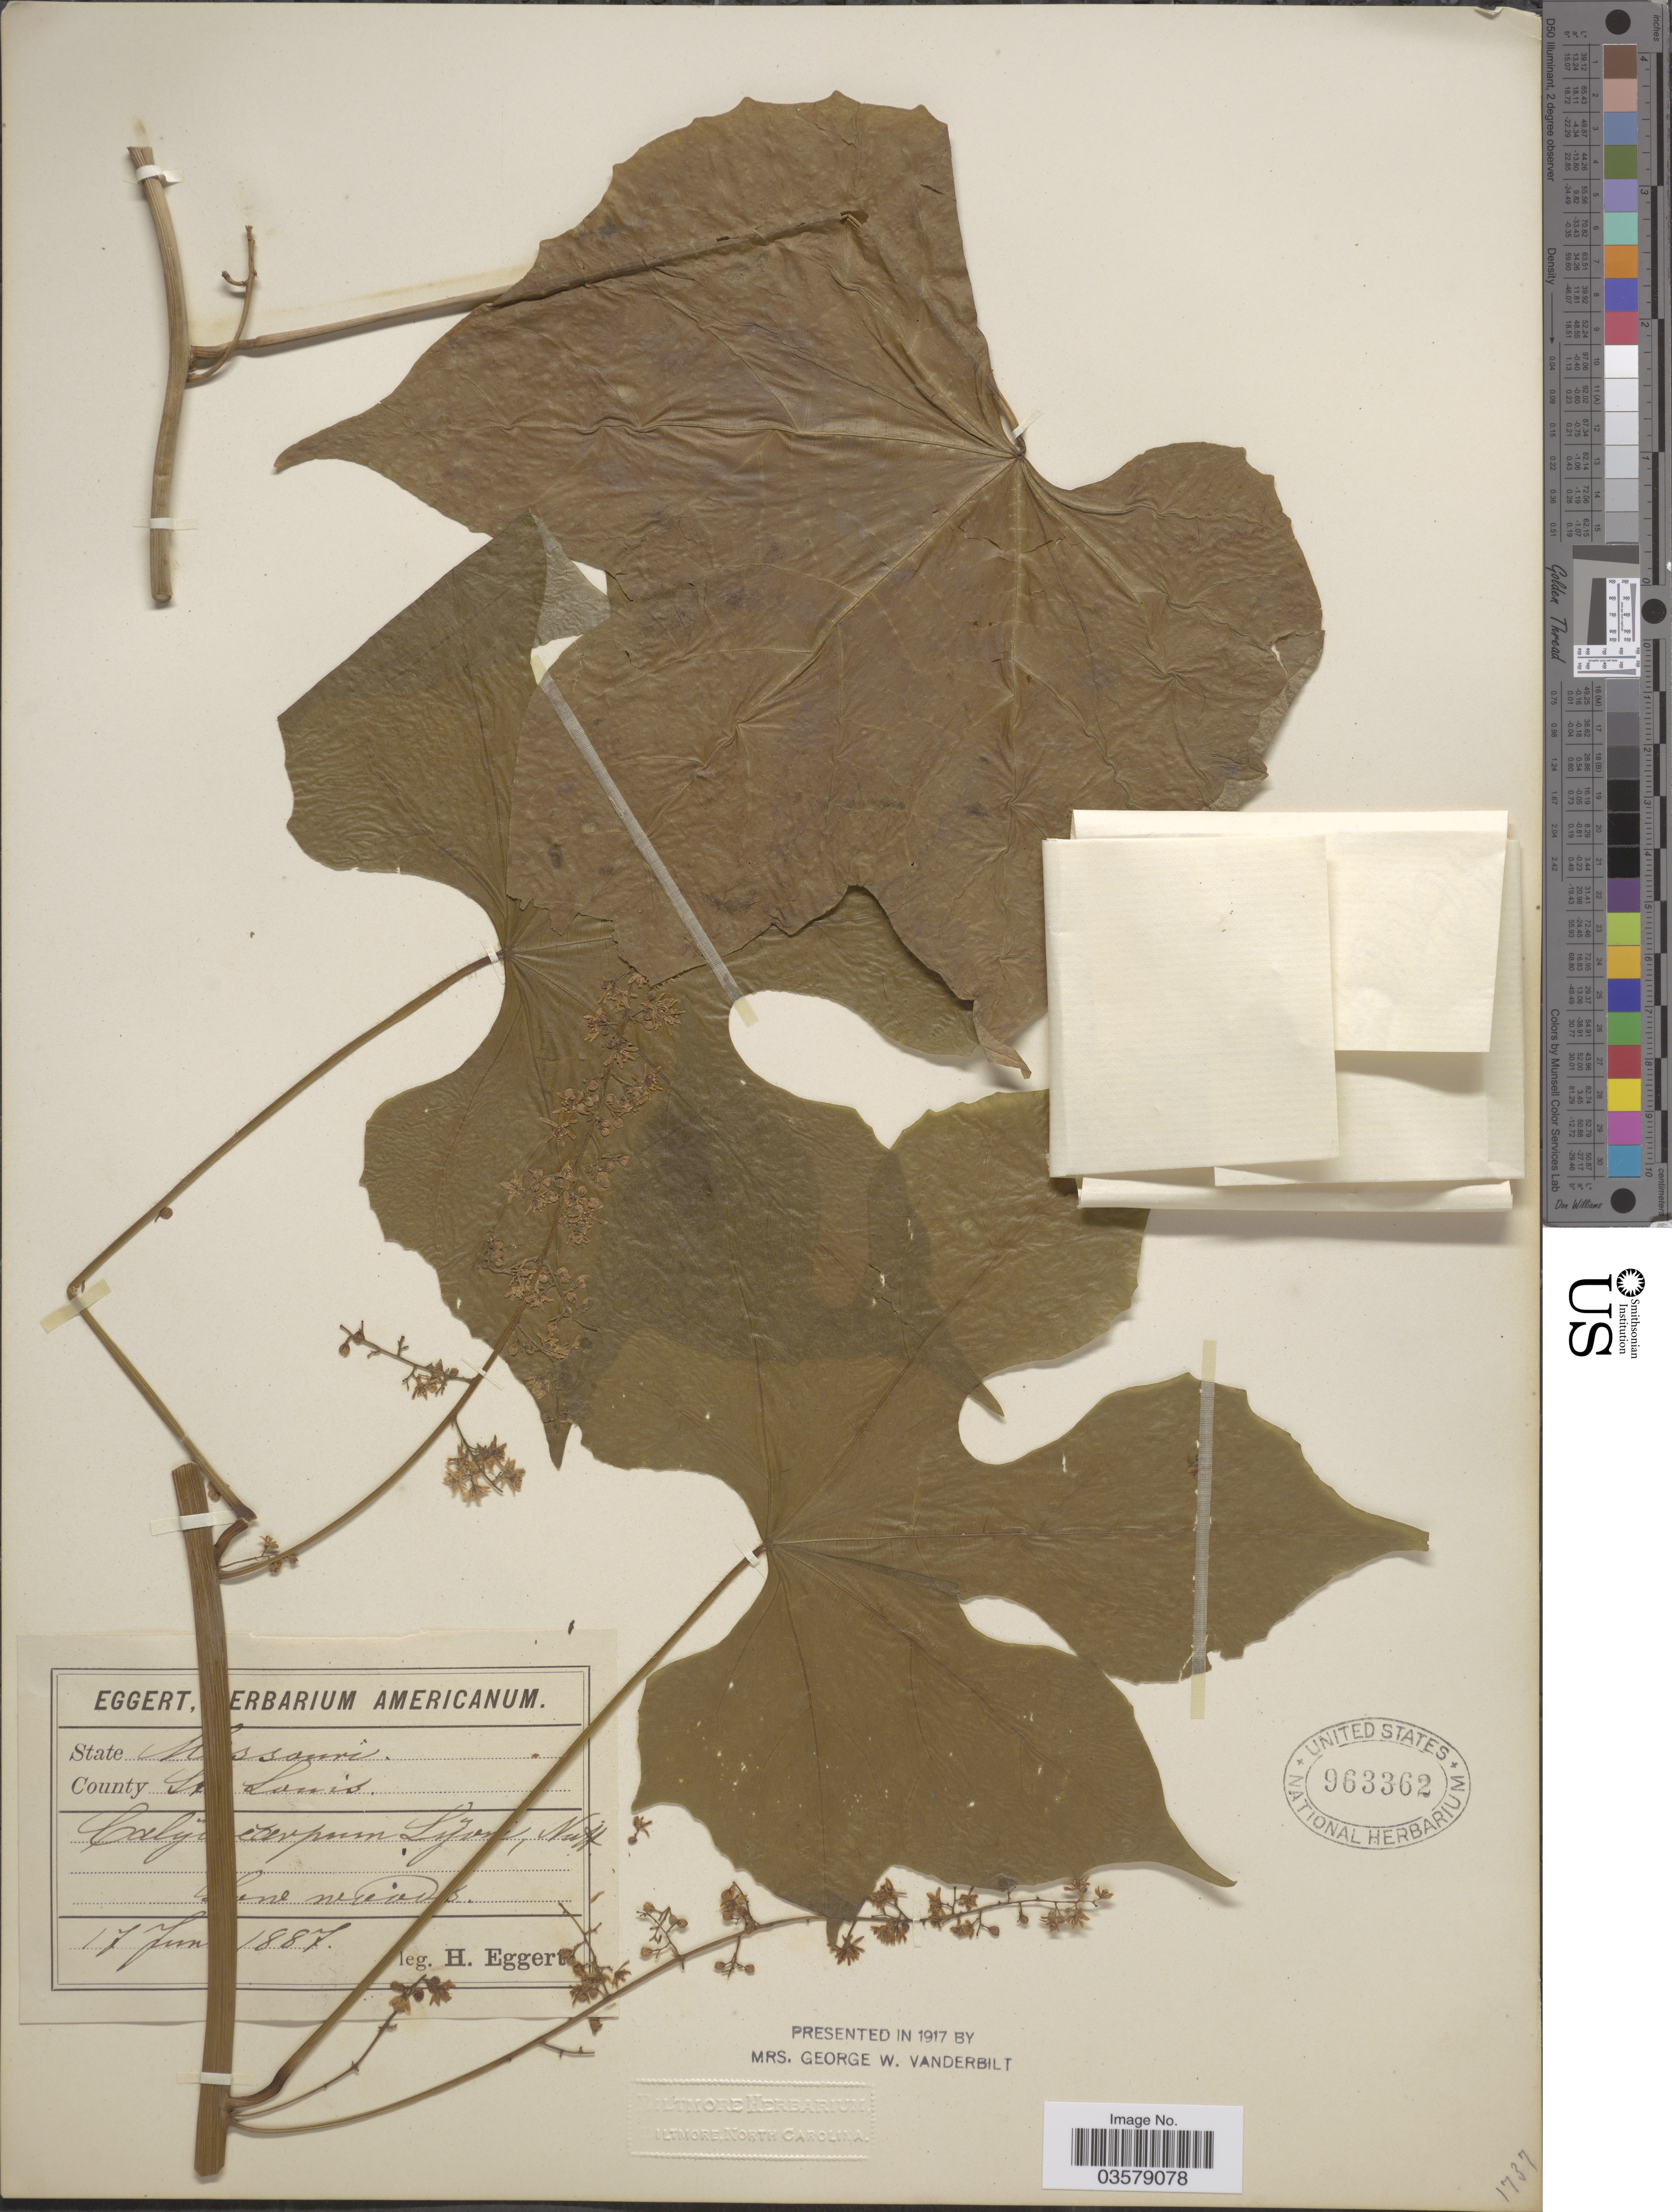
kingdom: Plantae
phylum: Tracheophyta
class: Magnoliopsida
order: Ranunculales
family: Menispermaceae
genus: Calycocarpum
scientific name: Calycocarpum lyonii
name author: (Pursh) A. Gray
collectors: H. Eggert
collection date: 1887-06-17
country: United States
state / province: Missouri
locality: St. Louis County - lone woods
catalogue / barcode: US 963362